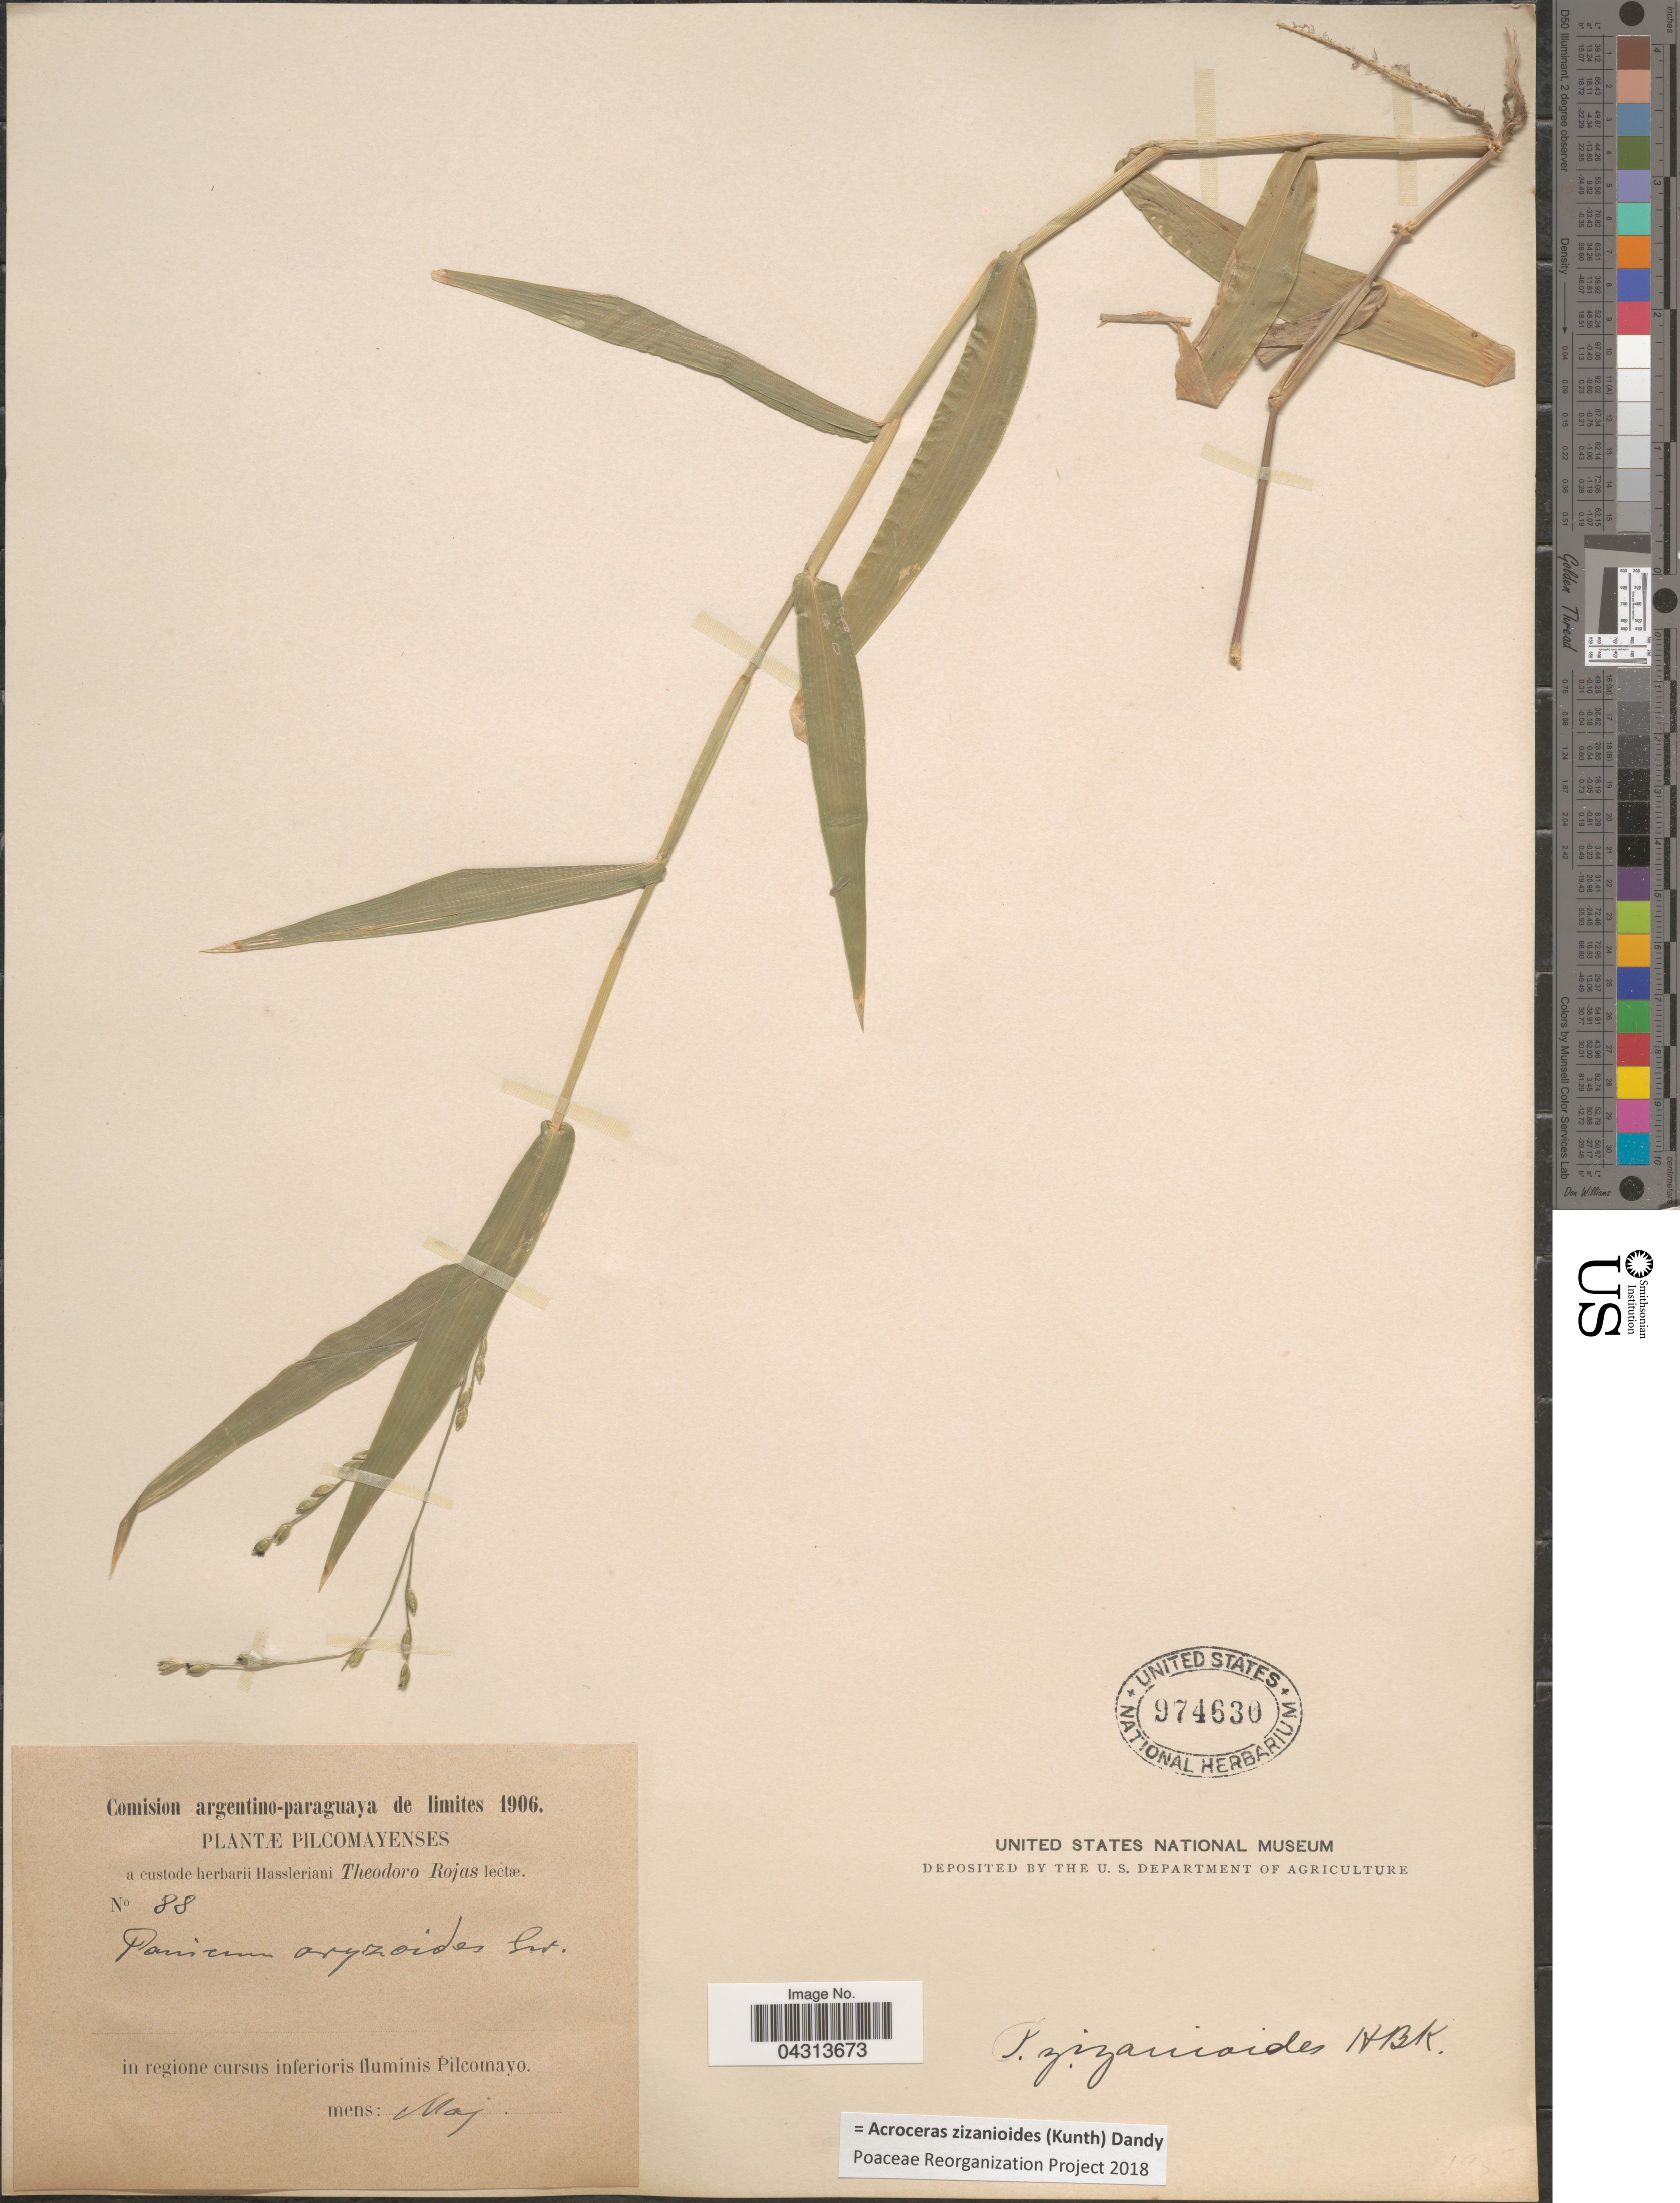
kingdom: Plantae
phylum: Tracheophyta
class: Liliopsida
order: Poales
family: Poaceae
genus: Acroceras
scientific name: Acroceras zizanioides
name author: (Kunth) Dandy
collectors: T. Rojas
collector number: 88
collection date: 1906-05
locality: Pilcomayenses. In regione cursus inferioris fluminis Pilcomayo.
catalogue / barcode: US 974630